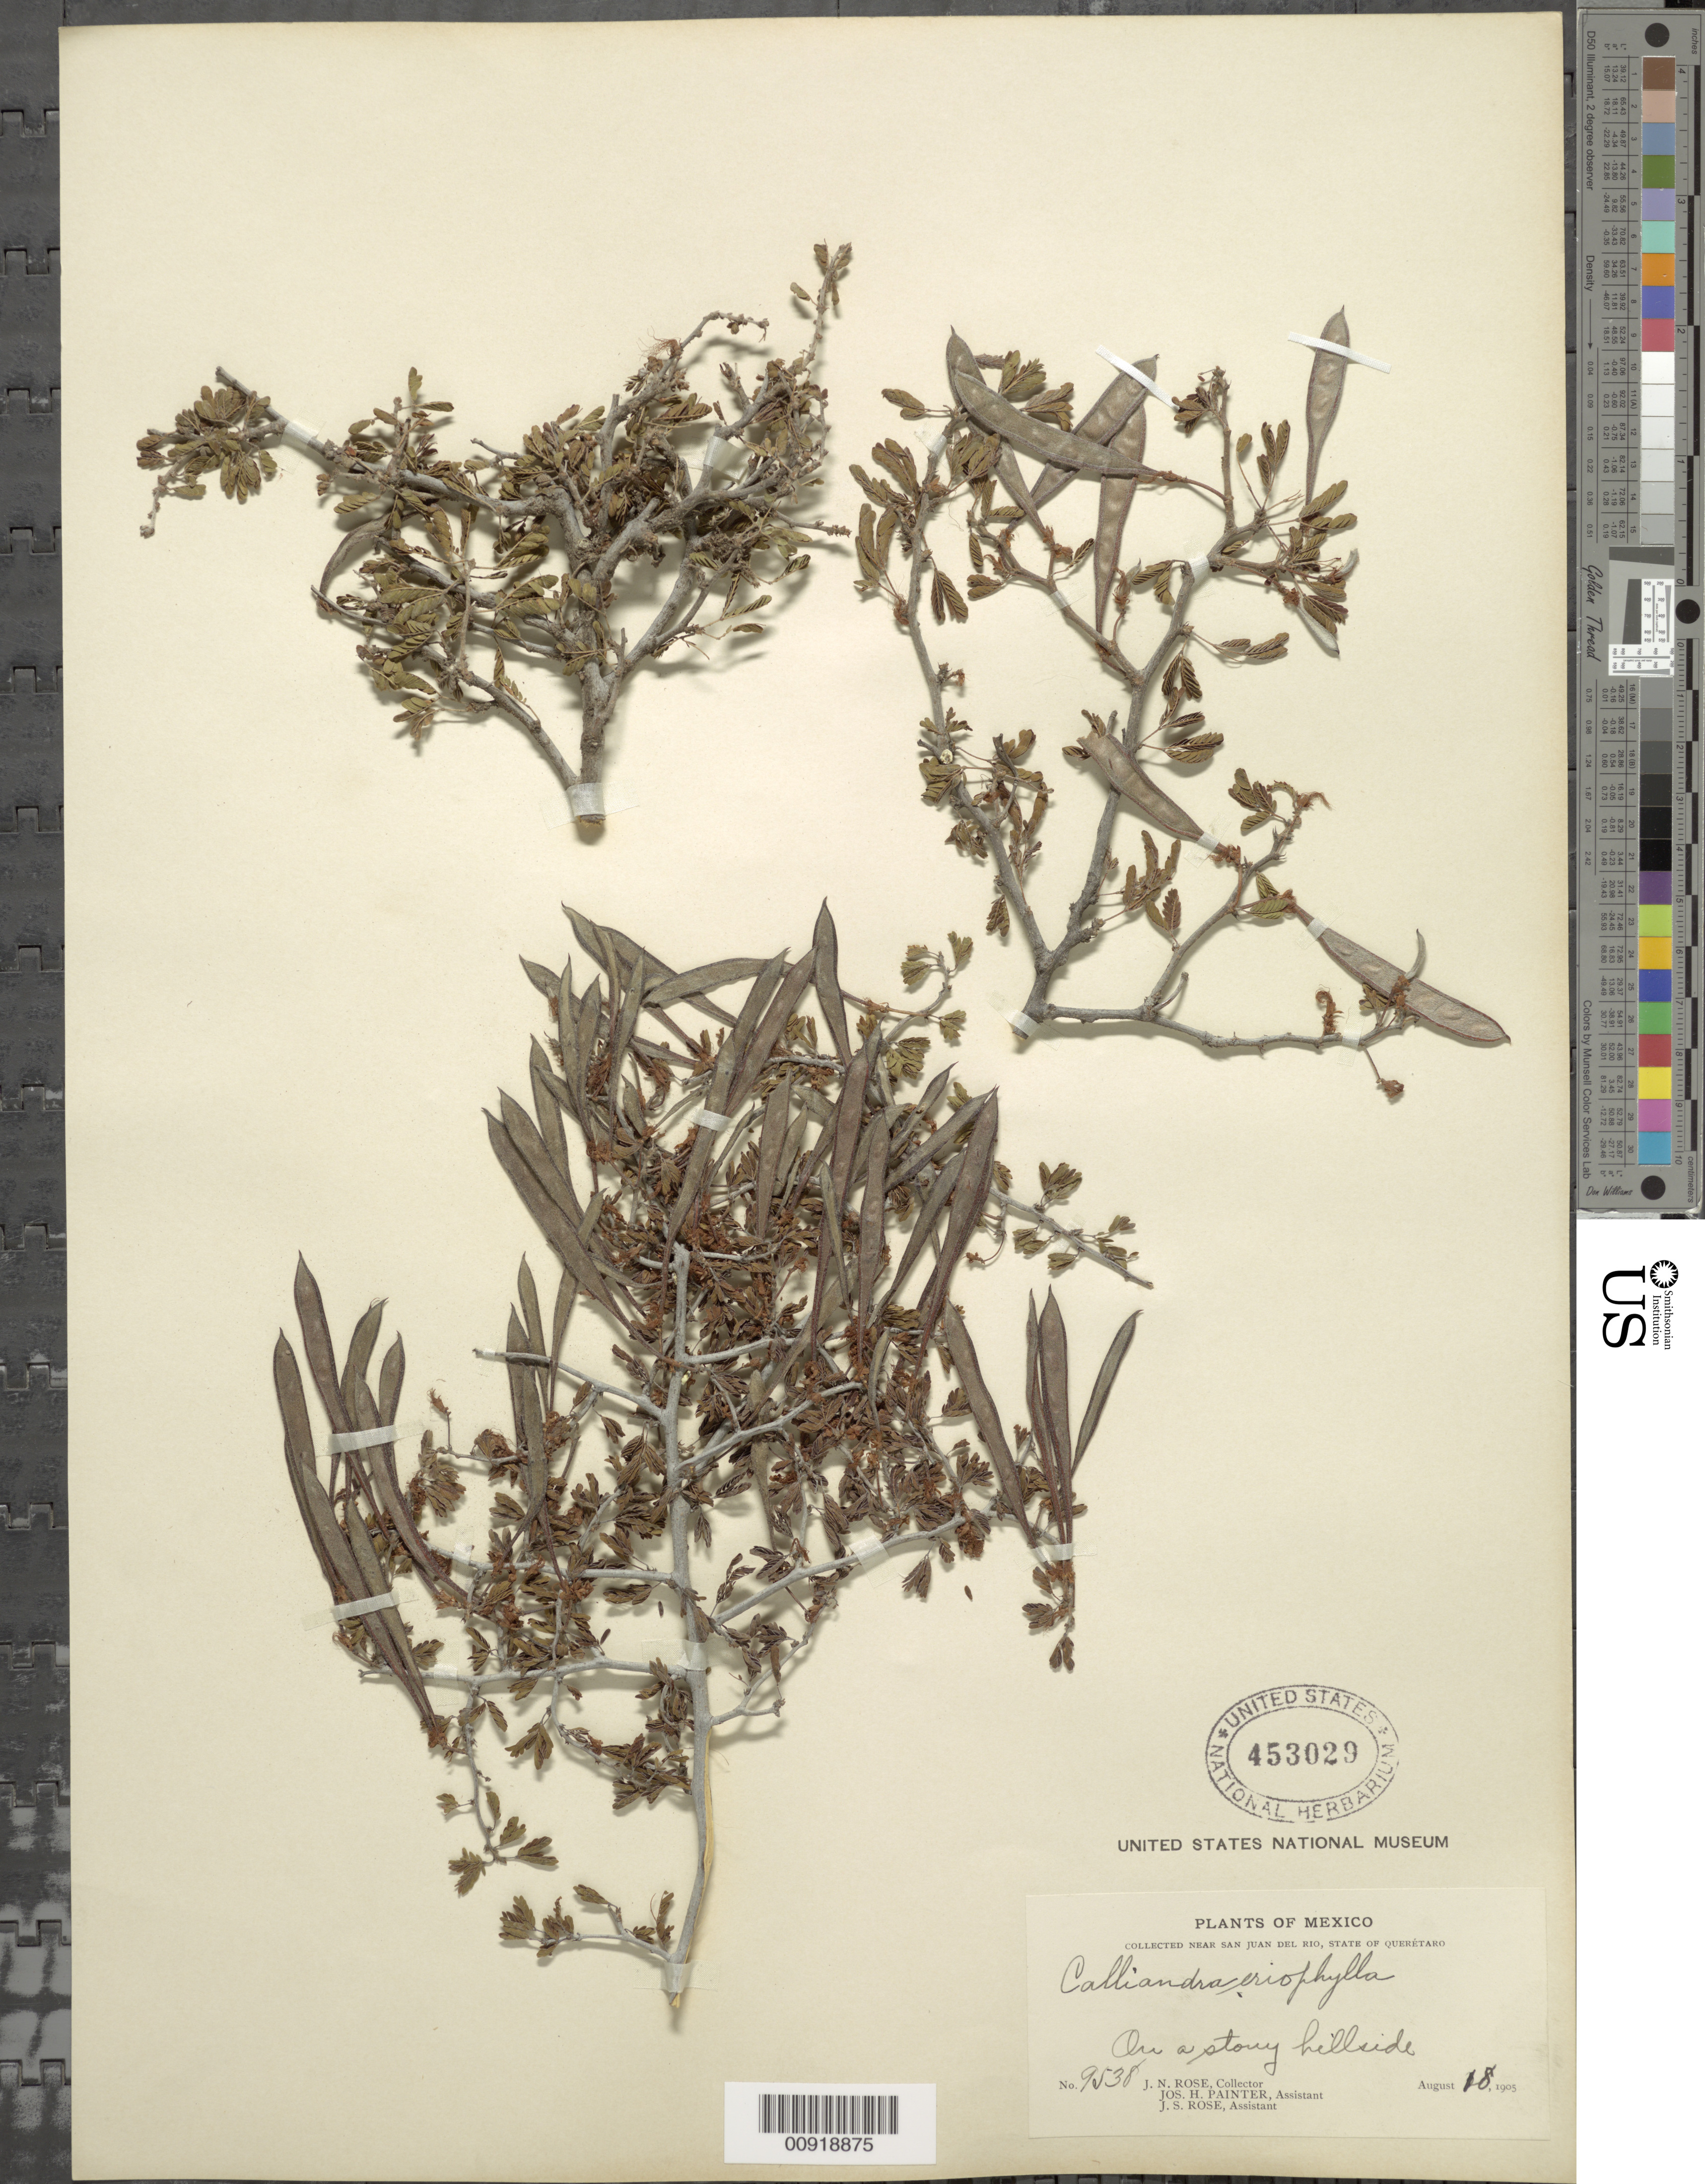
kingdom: Plantae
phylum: Tracheophyta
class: Magnoliopsida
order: Fabales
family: Fabaceae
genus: Calliandra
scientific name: Calliandra eriophylla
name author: Benth.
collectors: J. N. Rose, J. H. Painter & J. S. Rose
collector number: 9538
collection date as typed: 18 Aug 1905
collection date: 1905-08-18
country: Mexico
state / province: Querétaro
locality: Near San Juan del Río, State of Querétaro.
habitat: On a stony hillside.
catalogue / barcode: US 453029